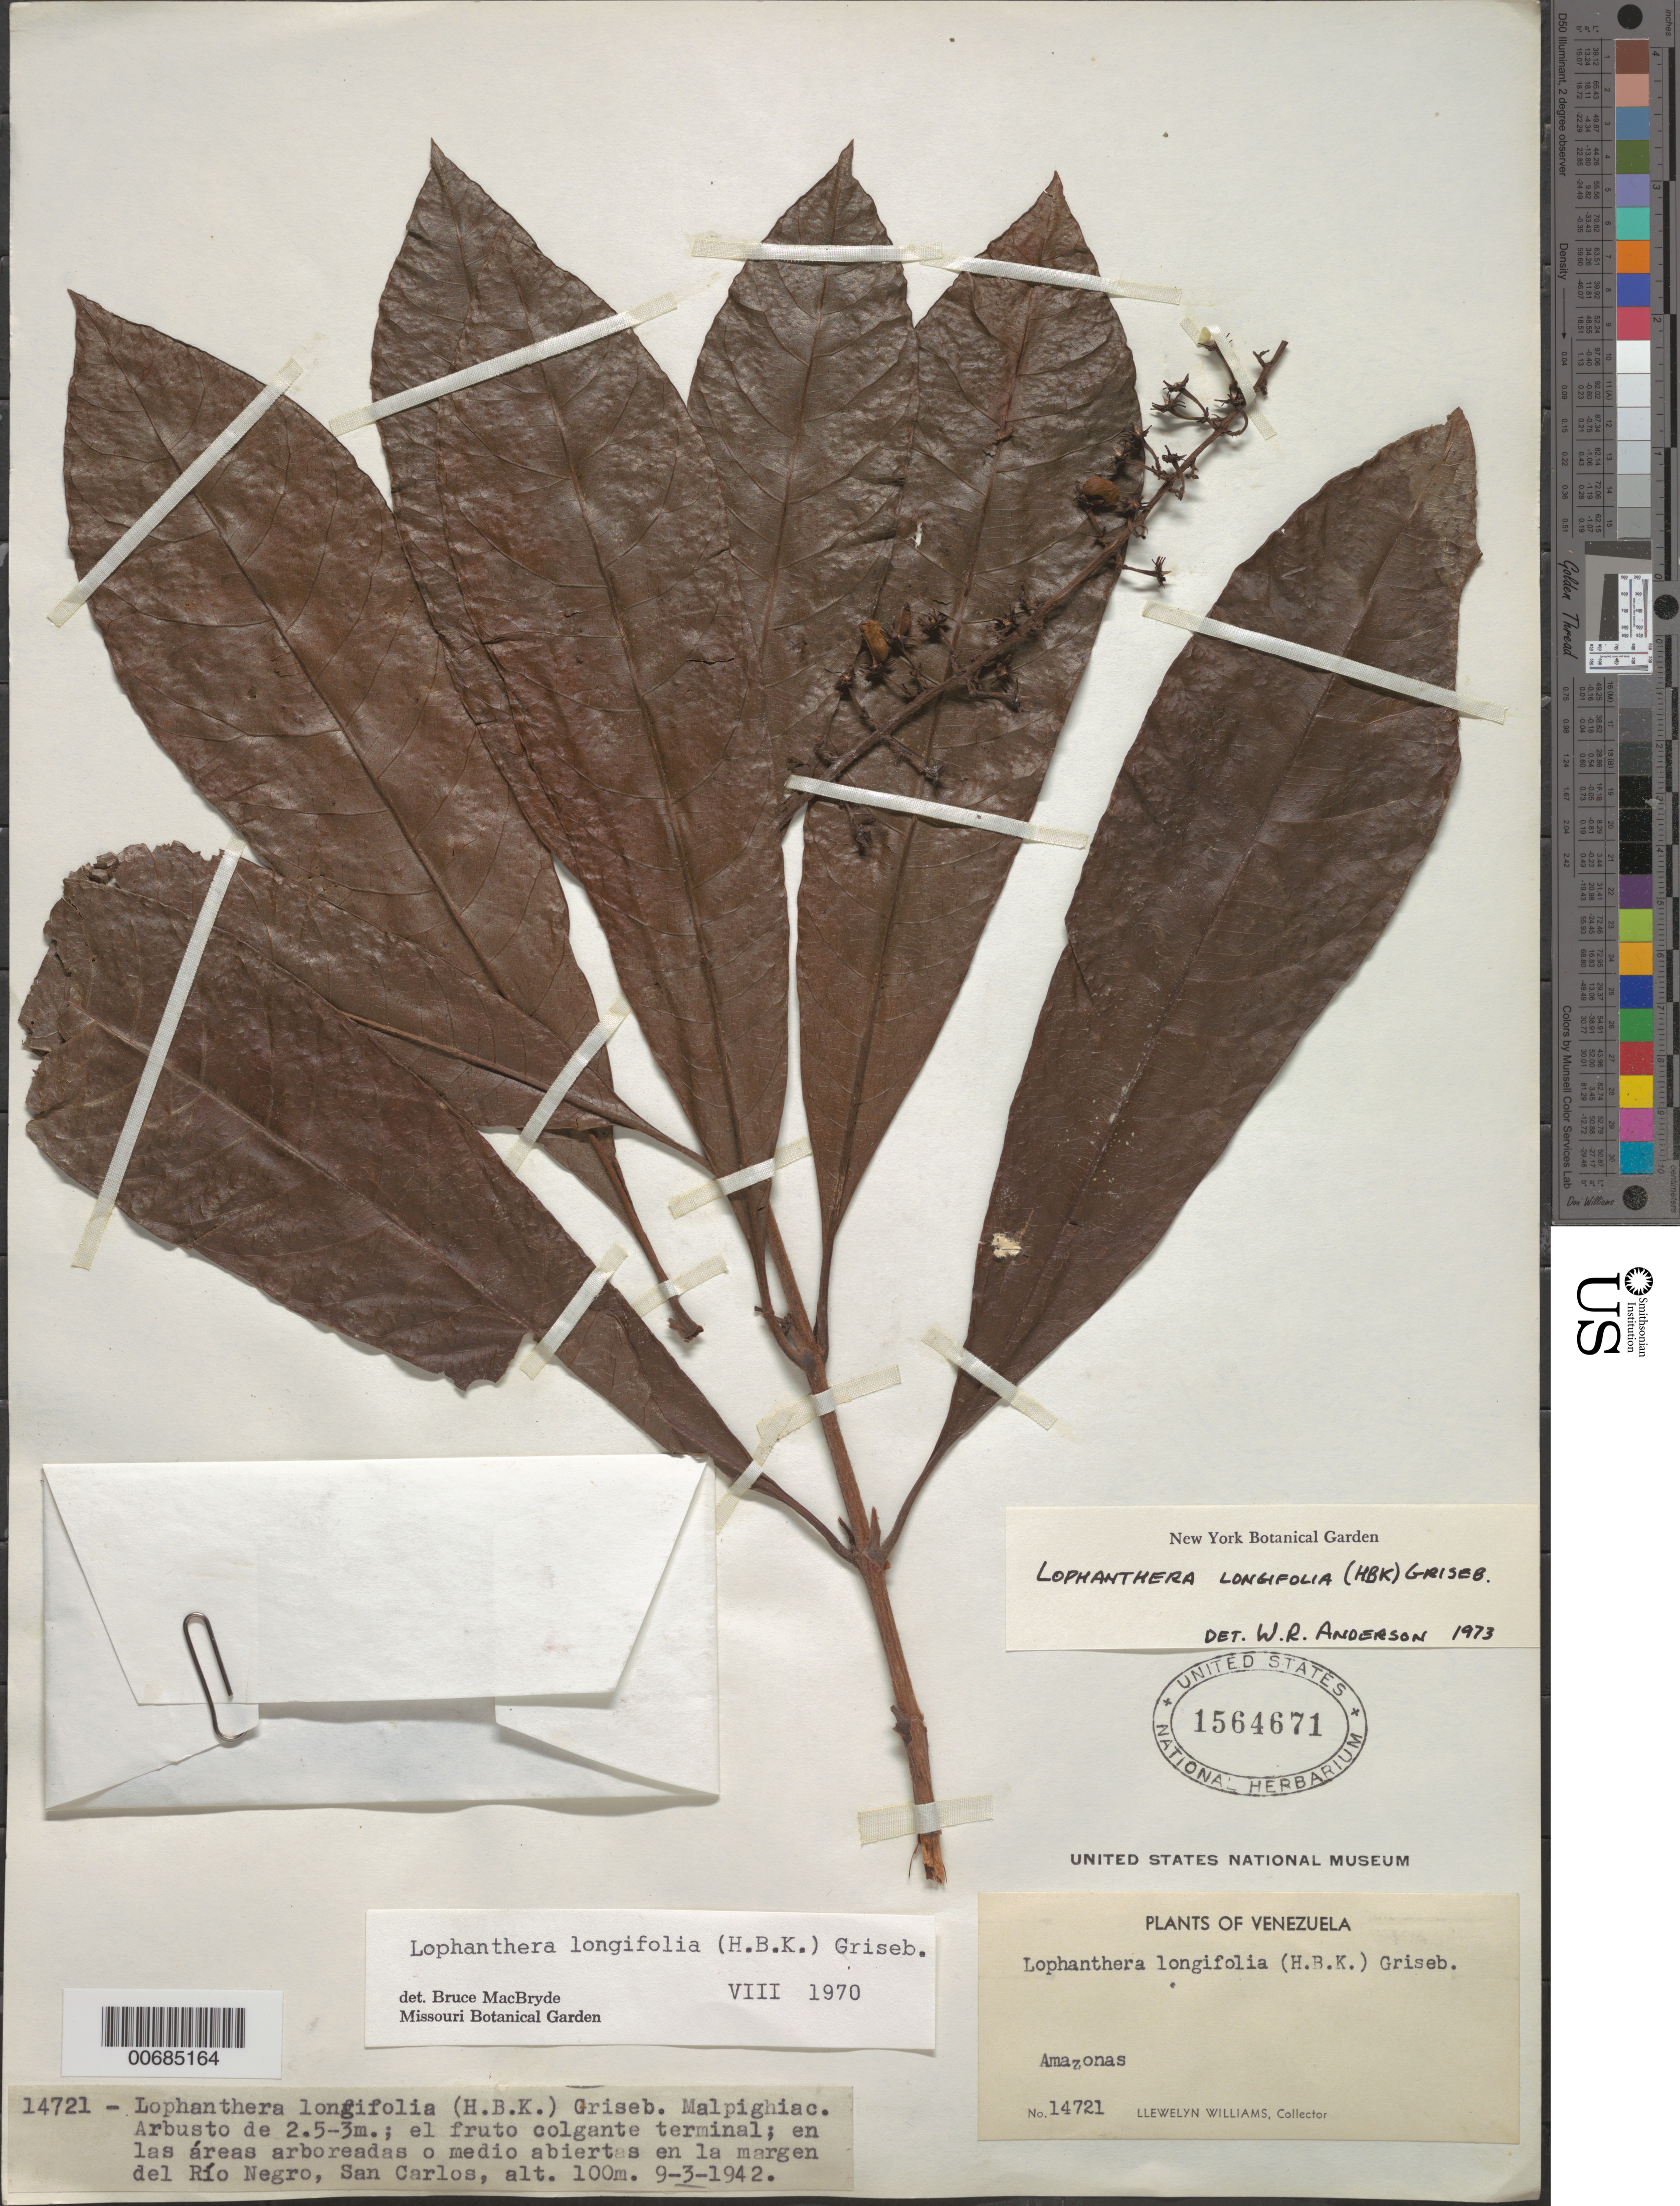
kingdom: Plantae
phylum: Tracheophyta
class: Magnoliopsida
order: Malpighiales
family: Malpighiaceae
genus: Lophanthera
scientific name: Lophanthera longifolia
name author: (Kunth) Griseb.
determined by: Anderson, W. R., (MICH), University of Michigan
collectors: Ll. Williams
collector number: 14721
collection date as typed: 9-Mar-42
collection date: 1942-03-09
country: Venezuela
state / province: Amazonas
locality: San Carlos de Río Negro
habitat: En las areas arboreadas o medio abiertas en la margen del rio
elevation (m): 100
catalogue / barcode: US 1564671